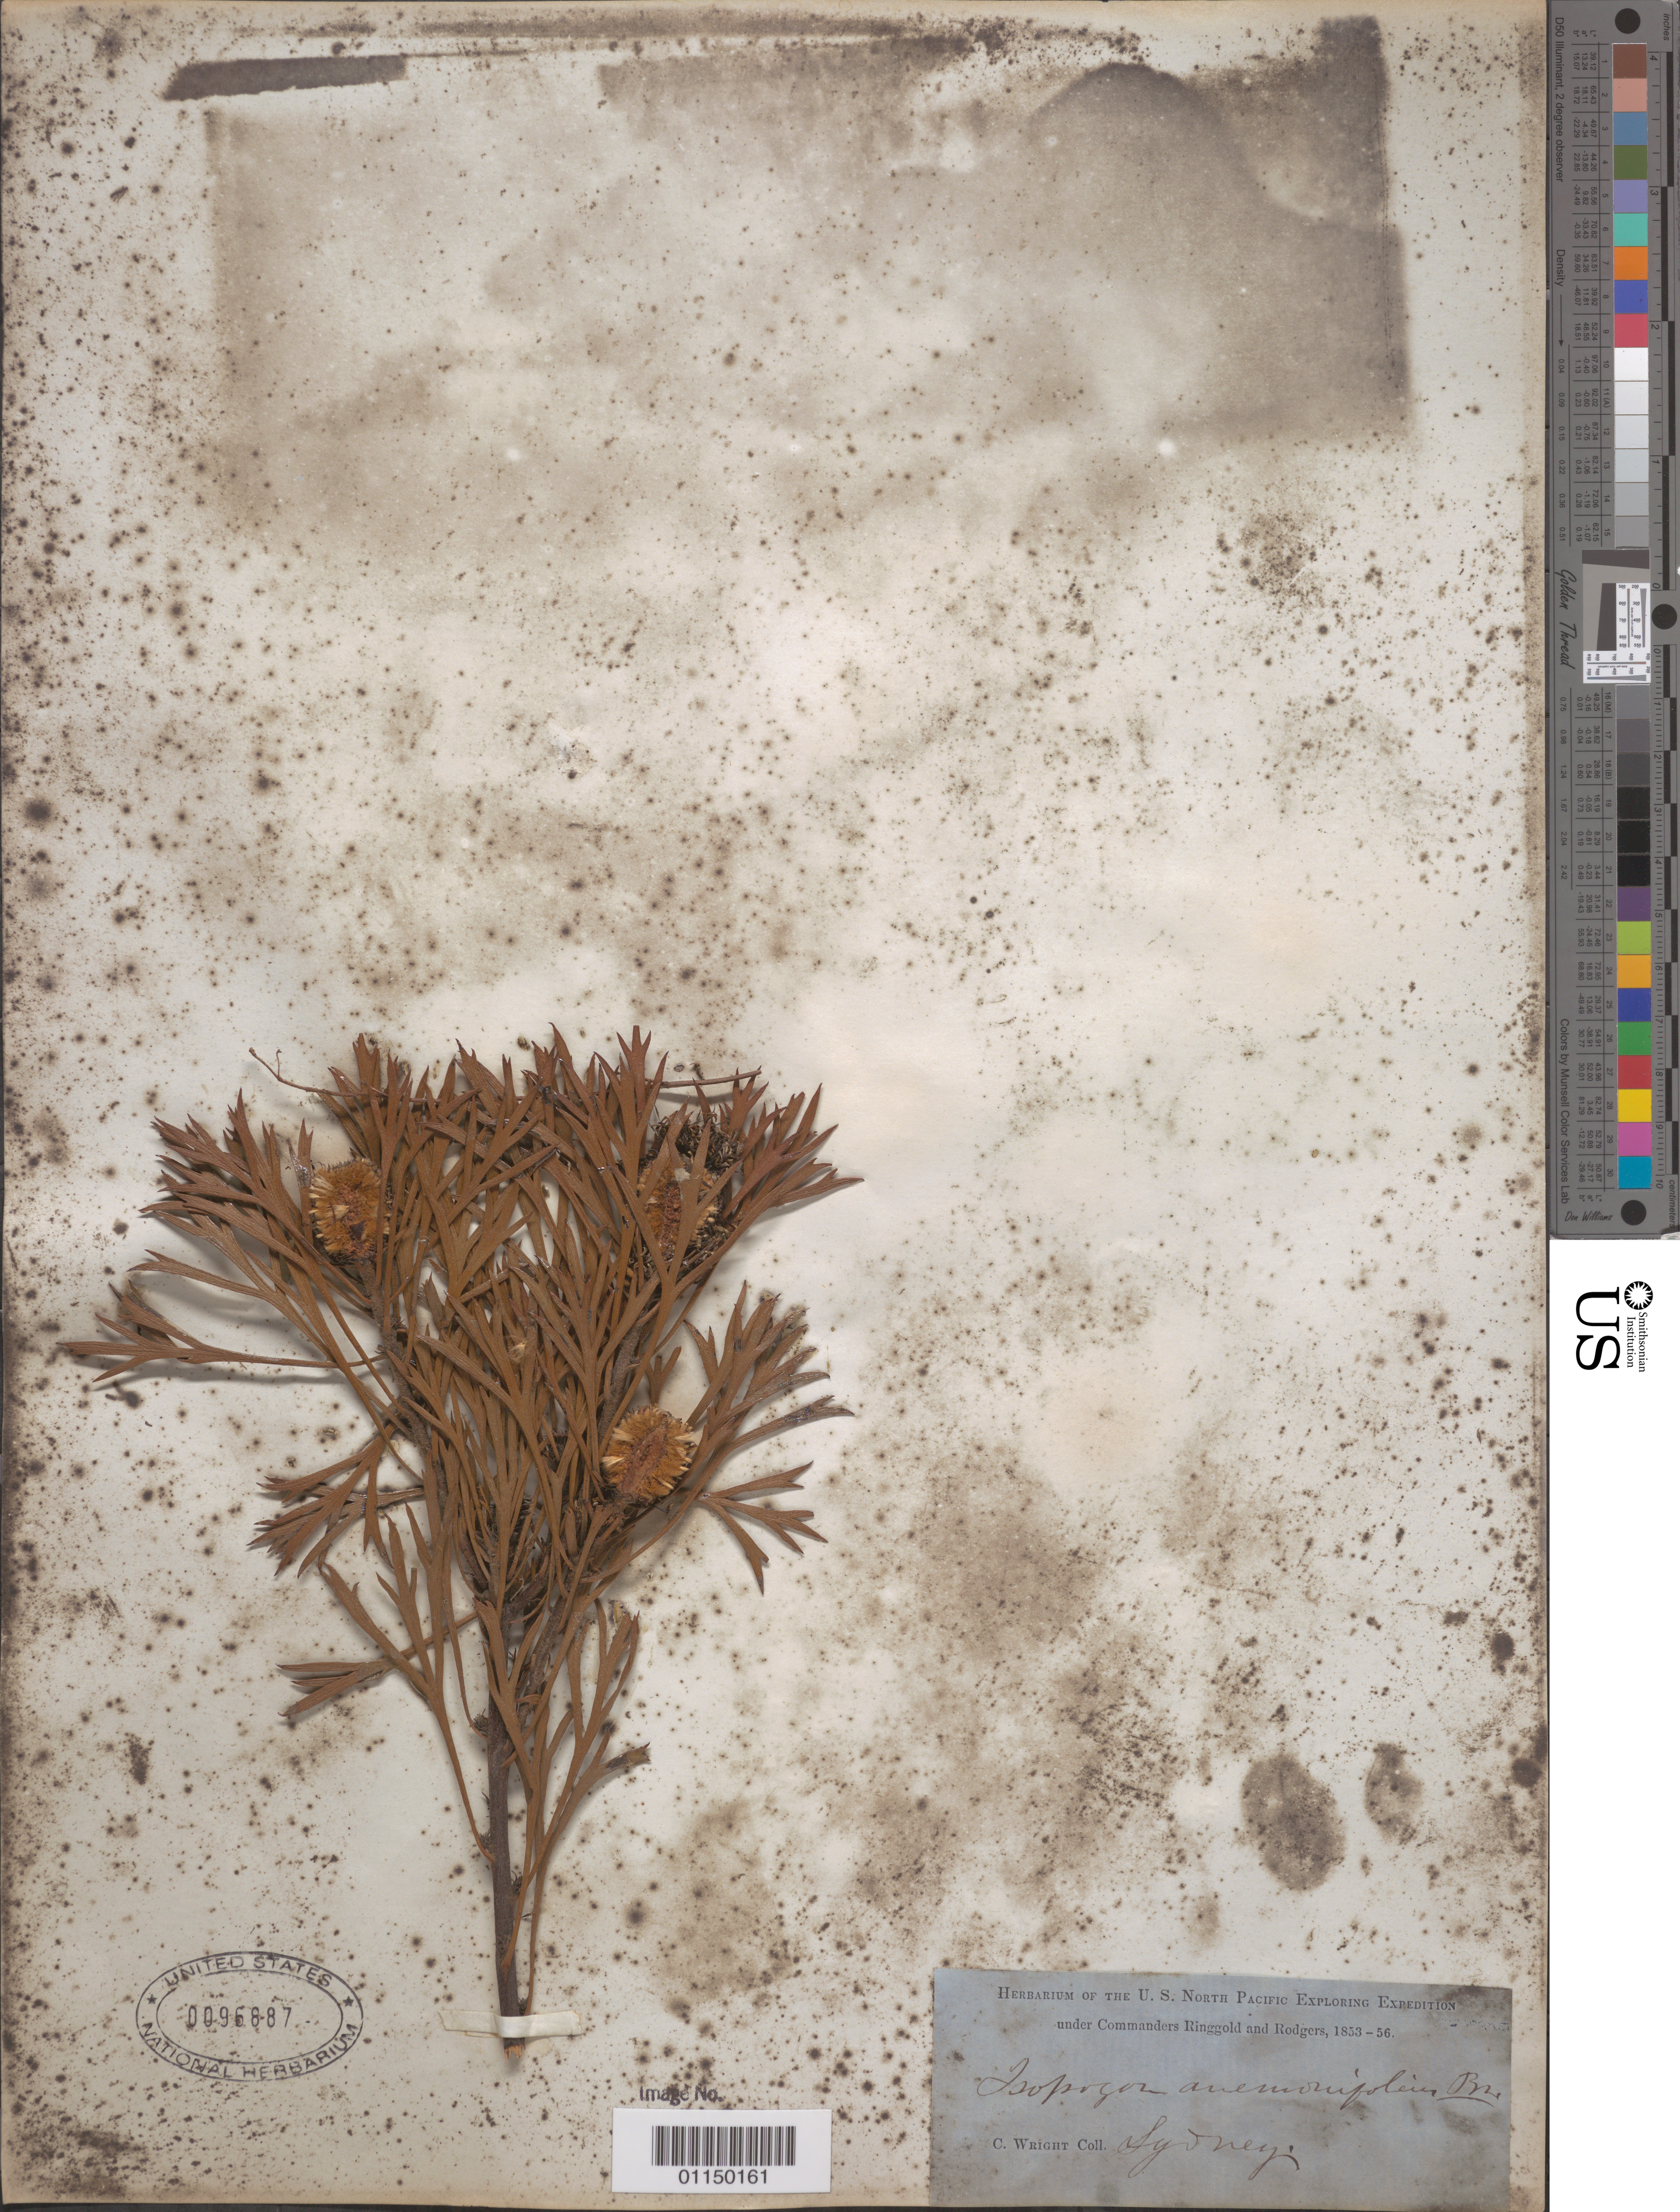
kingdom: Plantae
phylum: Tracheophyta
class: Magnoliopsida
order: Proteales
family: Proteaceae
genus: Isopogon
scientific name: Isopogon anemonifolius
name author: (Salisb.) Knight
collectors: C. Wright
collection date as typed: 1853 to -- -- 1856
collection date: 1853/1856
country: Australia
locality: Sydney.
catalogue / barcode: US 96887